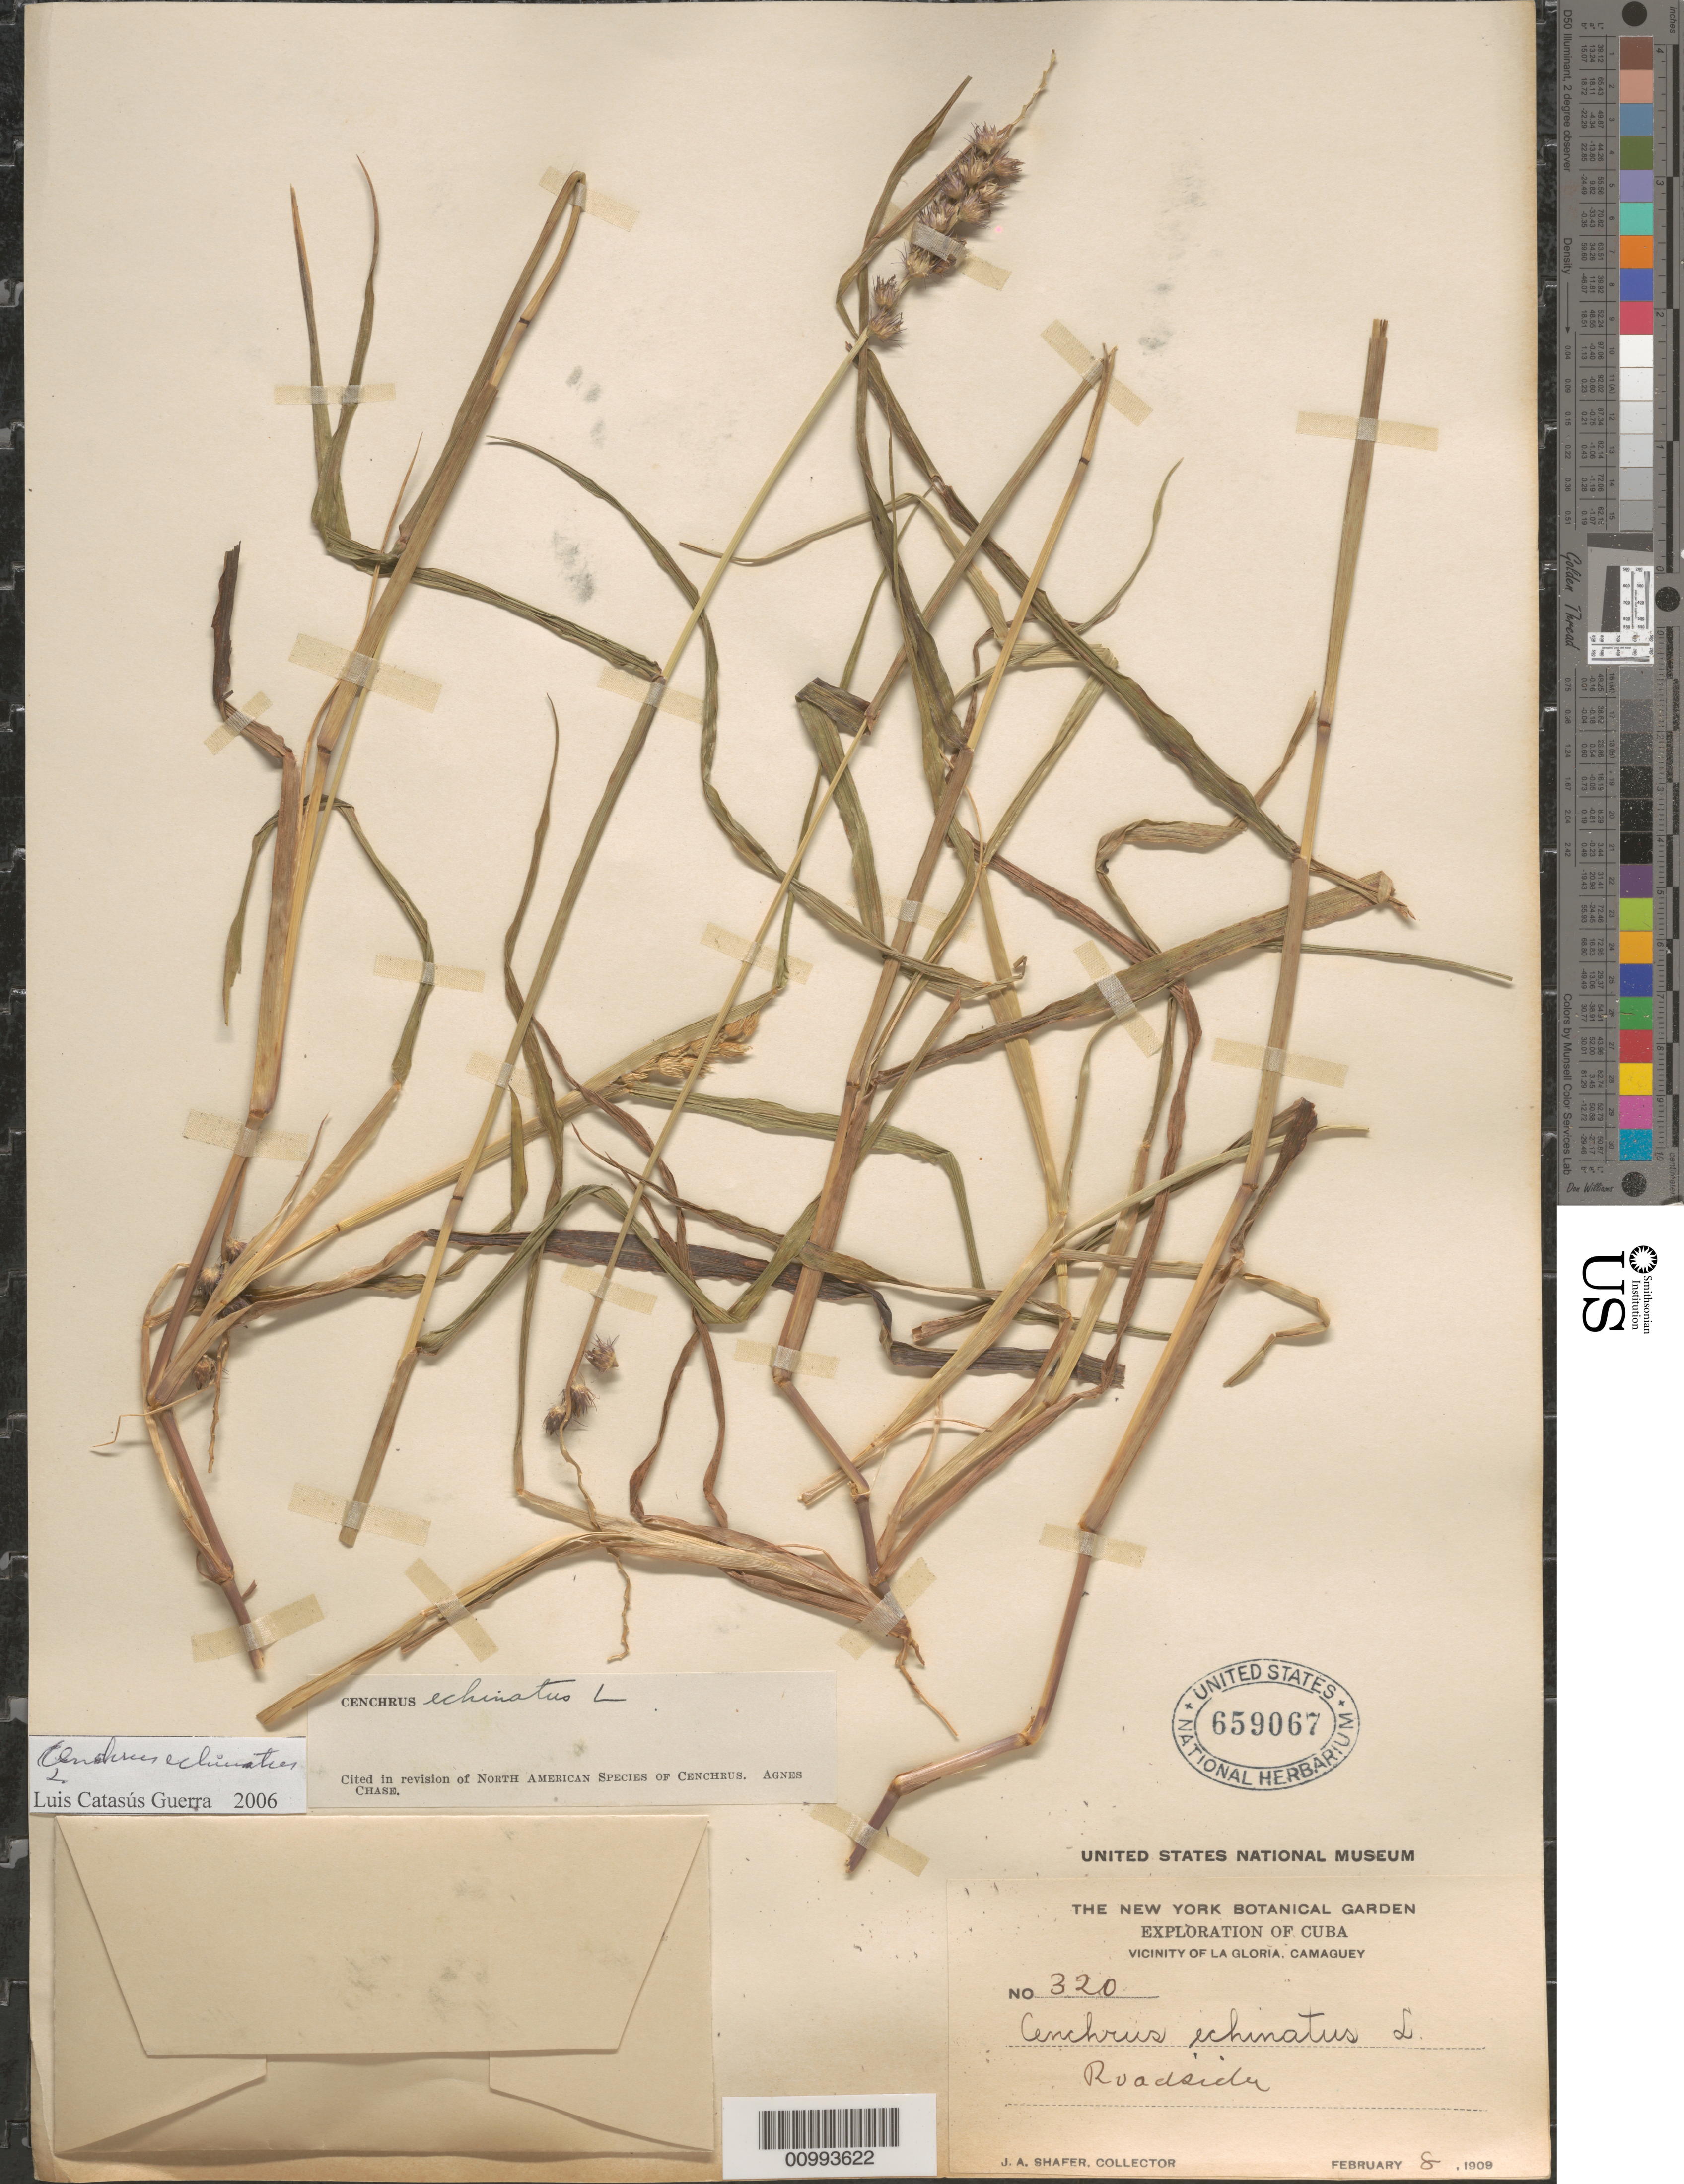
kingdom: Plantae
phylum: Tracheophyta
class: Liliopsida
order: Poales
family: Poaceae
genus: Cenchrus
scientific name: Cenchrus echinatus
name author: L.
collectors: J. A. Shafer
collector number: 320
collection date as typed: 08 Feb 1909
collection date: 1909-02-08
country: Cuba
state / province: Camagüey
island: Cuba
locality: Vicinity of La Gloria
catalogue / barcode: US 659067